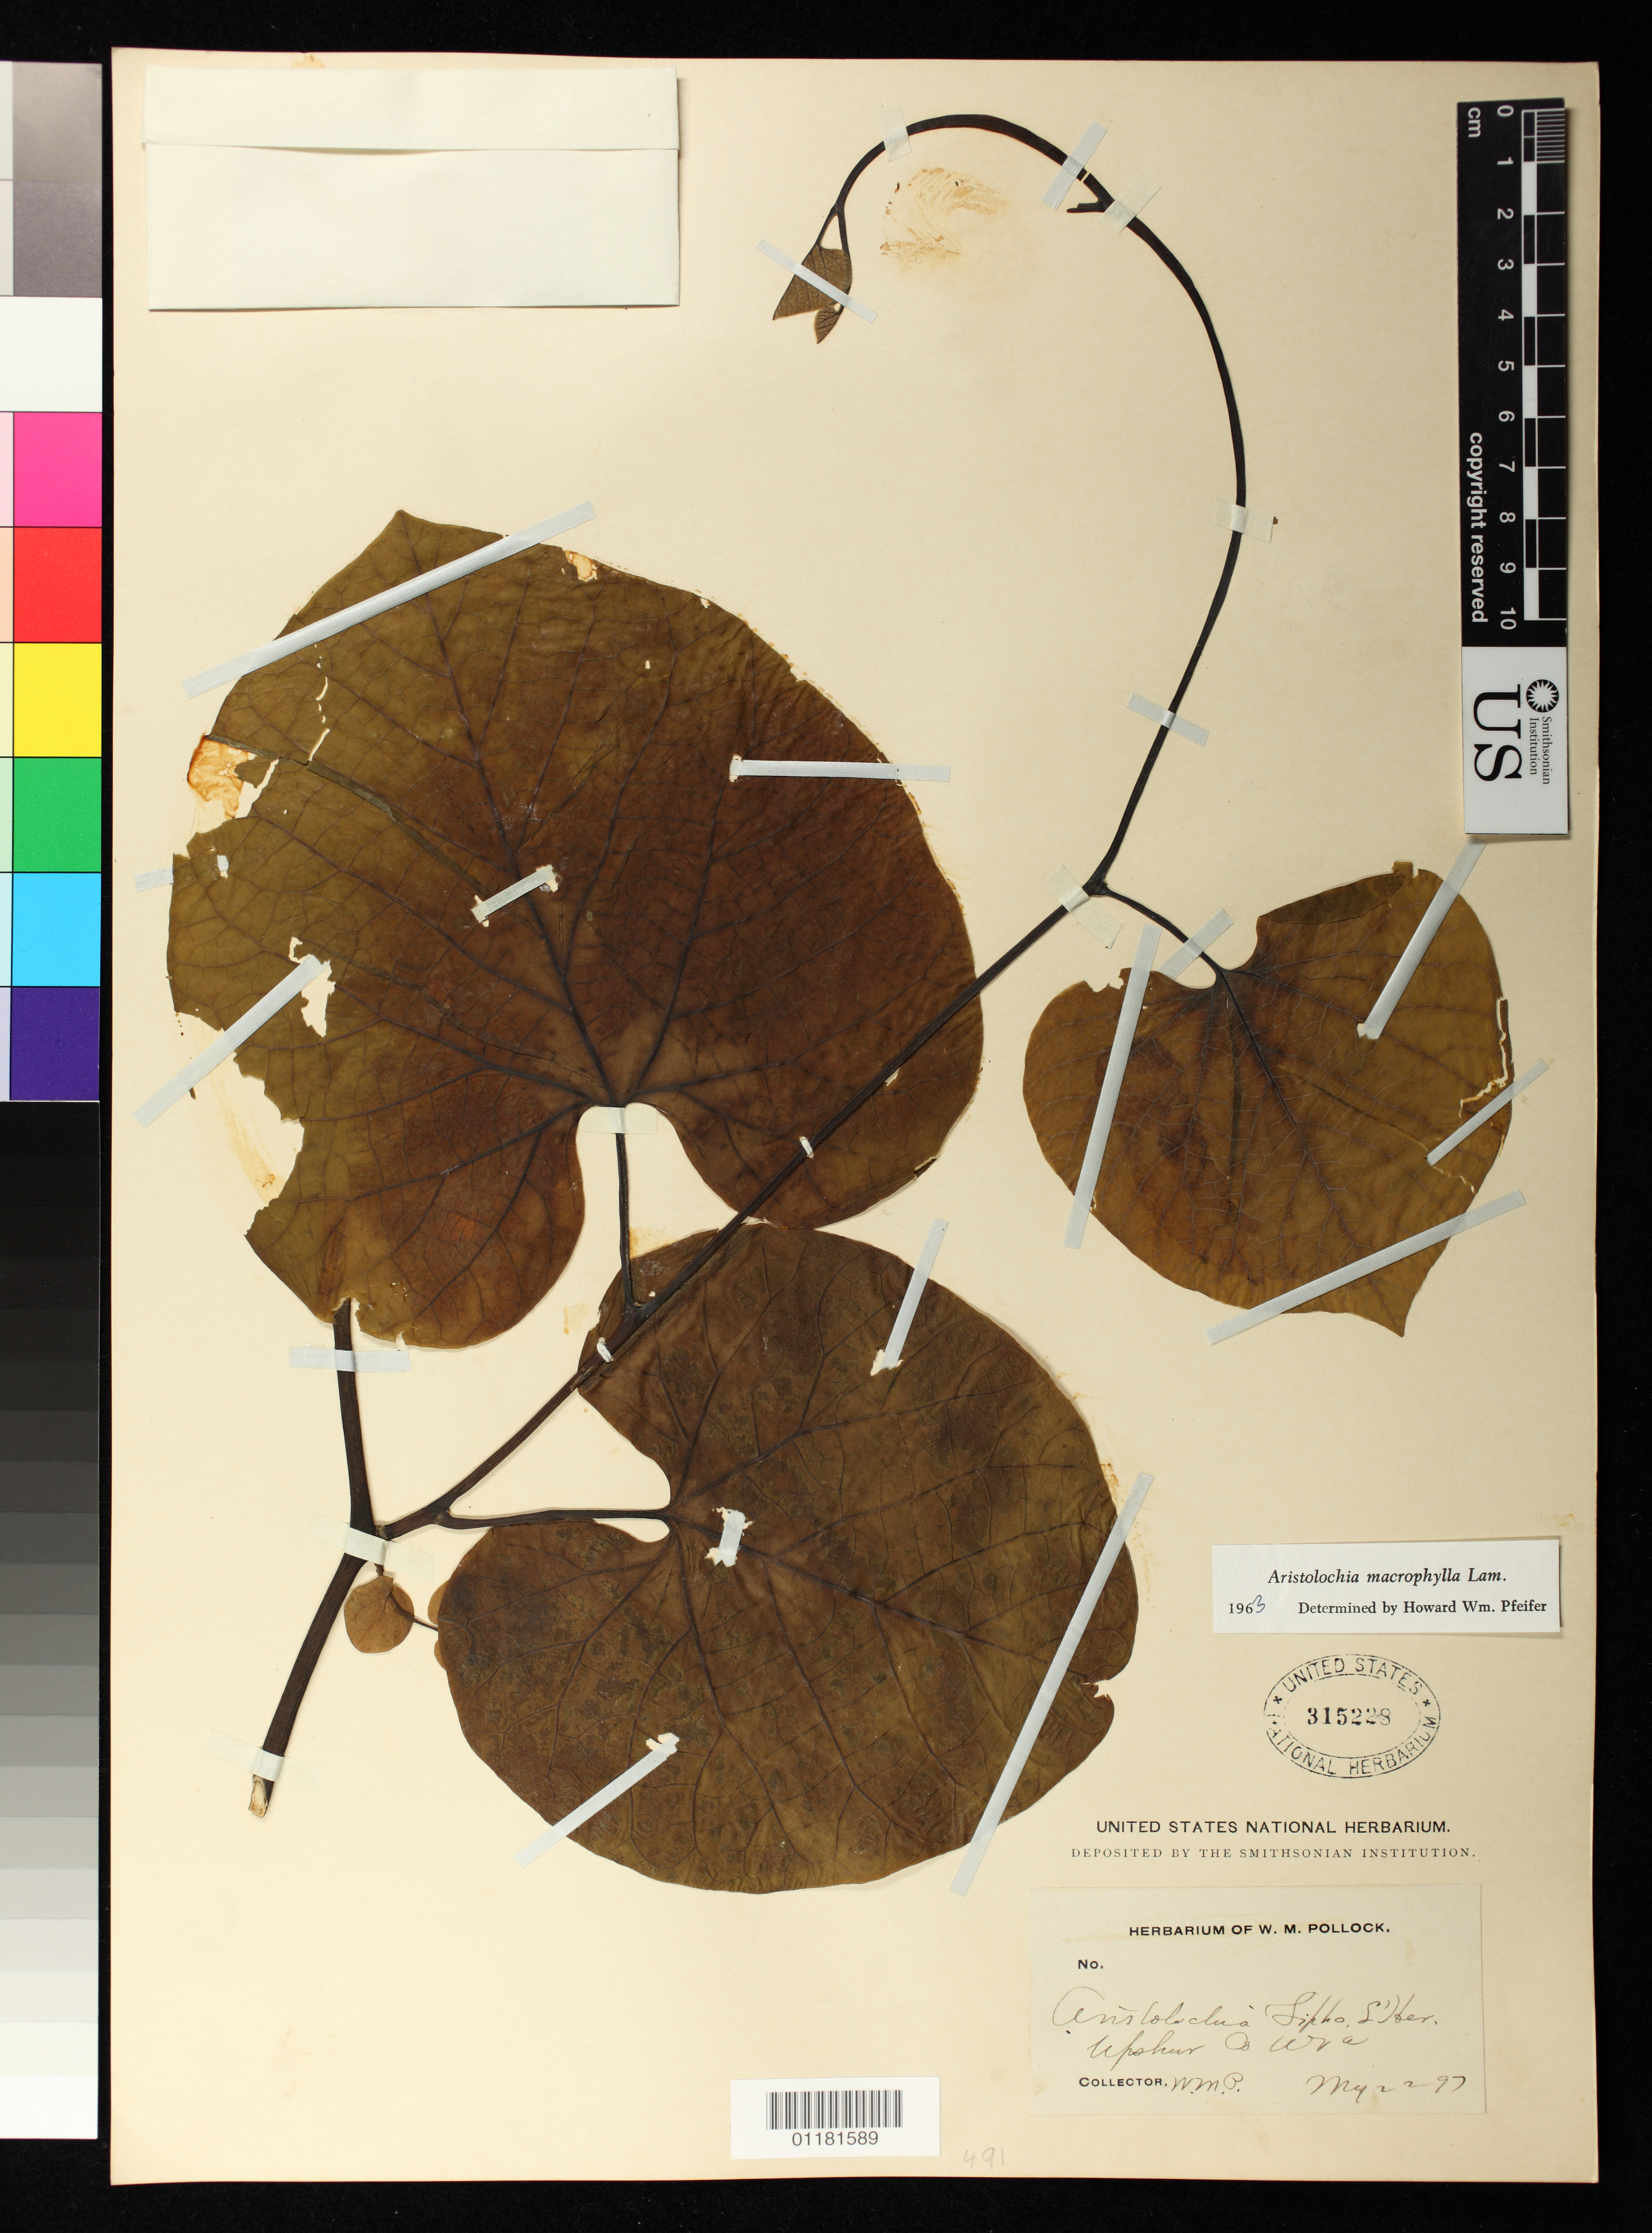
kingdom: Plantae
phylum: Tracheophyta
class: Magnoliopsida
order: Piperales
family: Aristolochiaceae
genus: Aristolochia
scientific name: Aristolochia macrophylla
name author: Lam.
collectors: W. M. Pollock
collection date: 1897-05-22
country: United States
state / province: West Virginia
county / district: Upshur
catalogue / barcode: US 315228